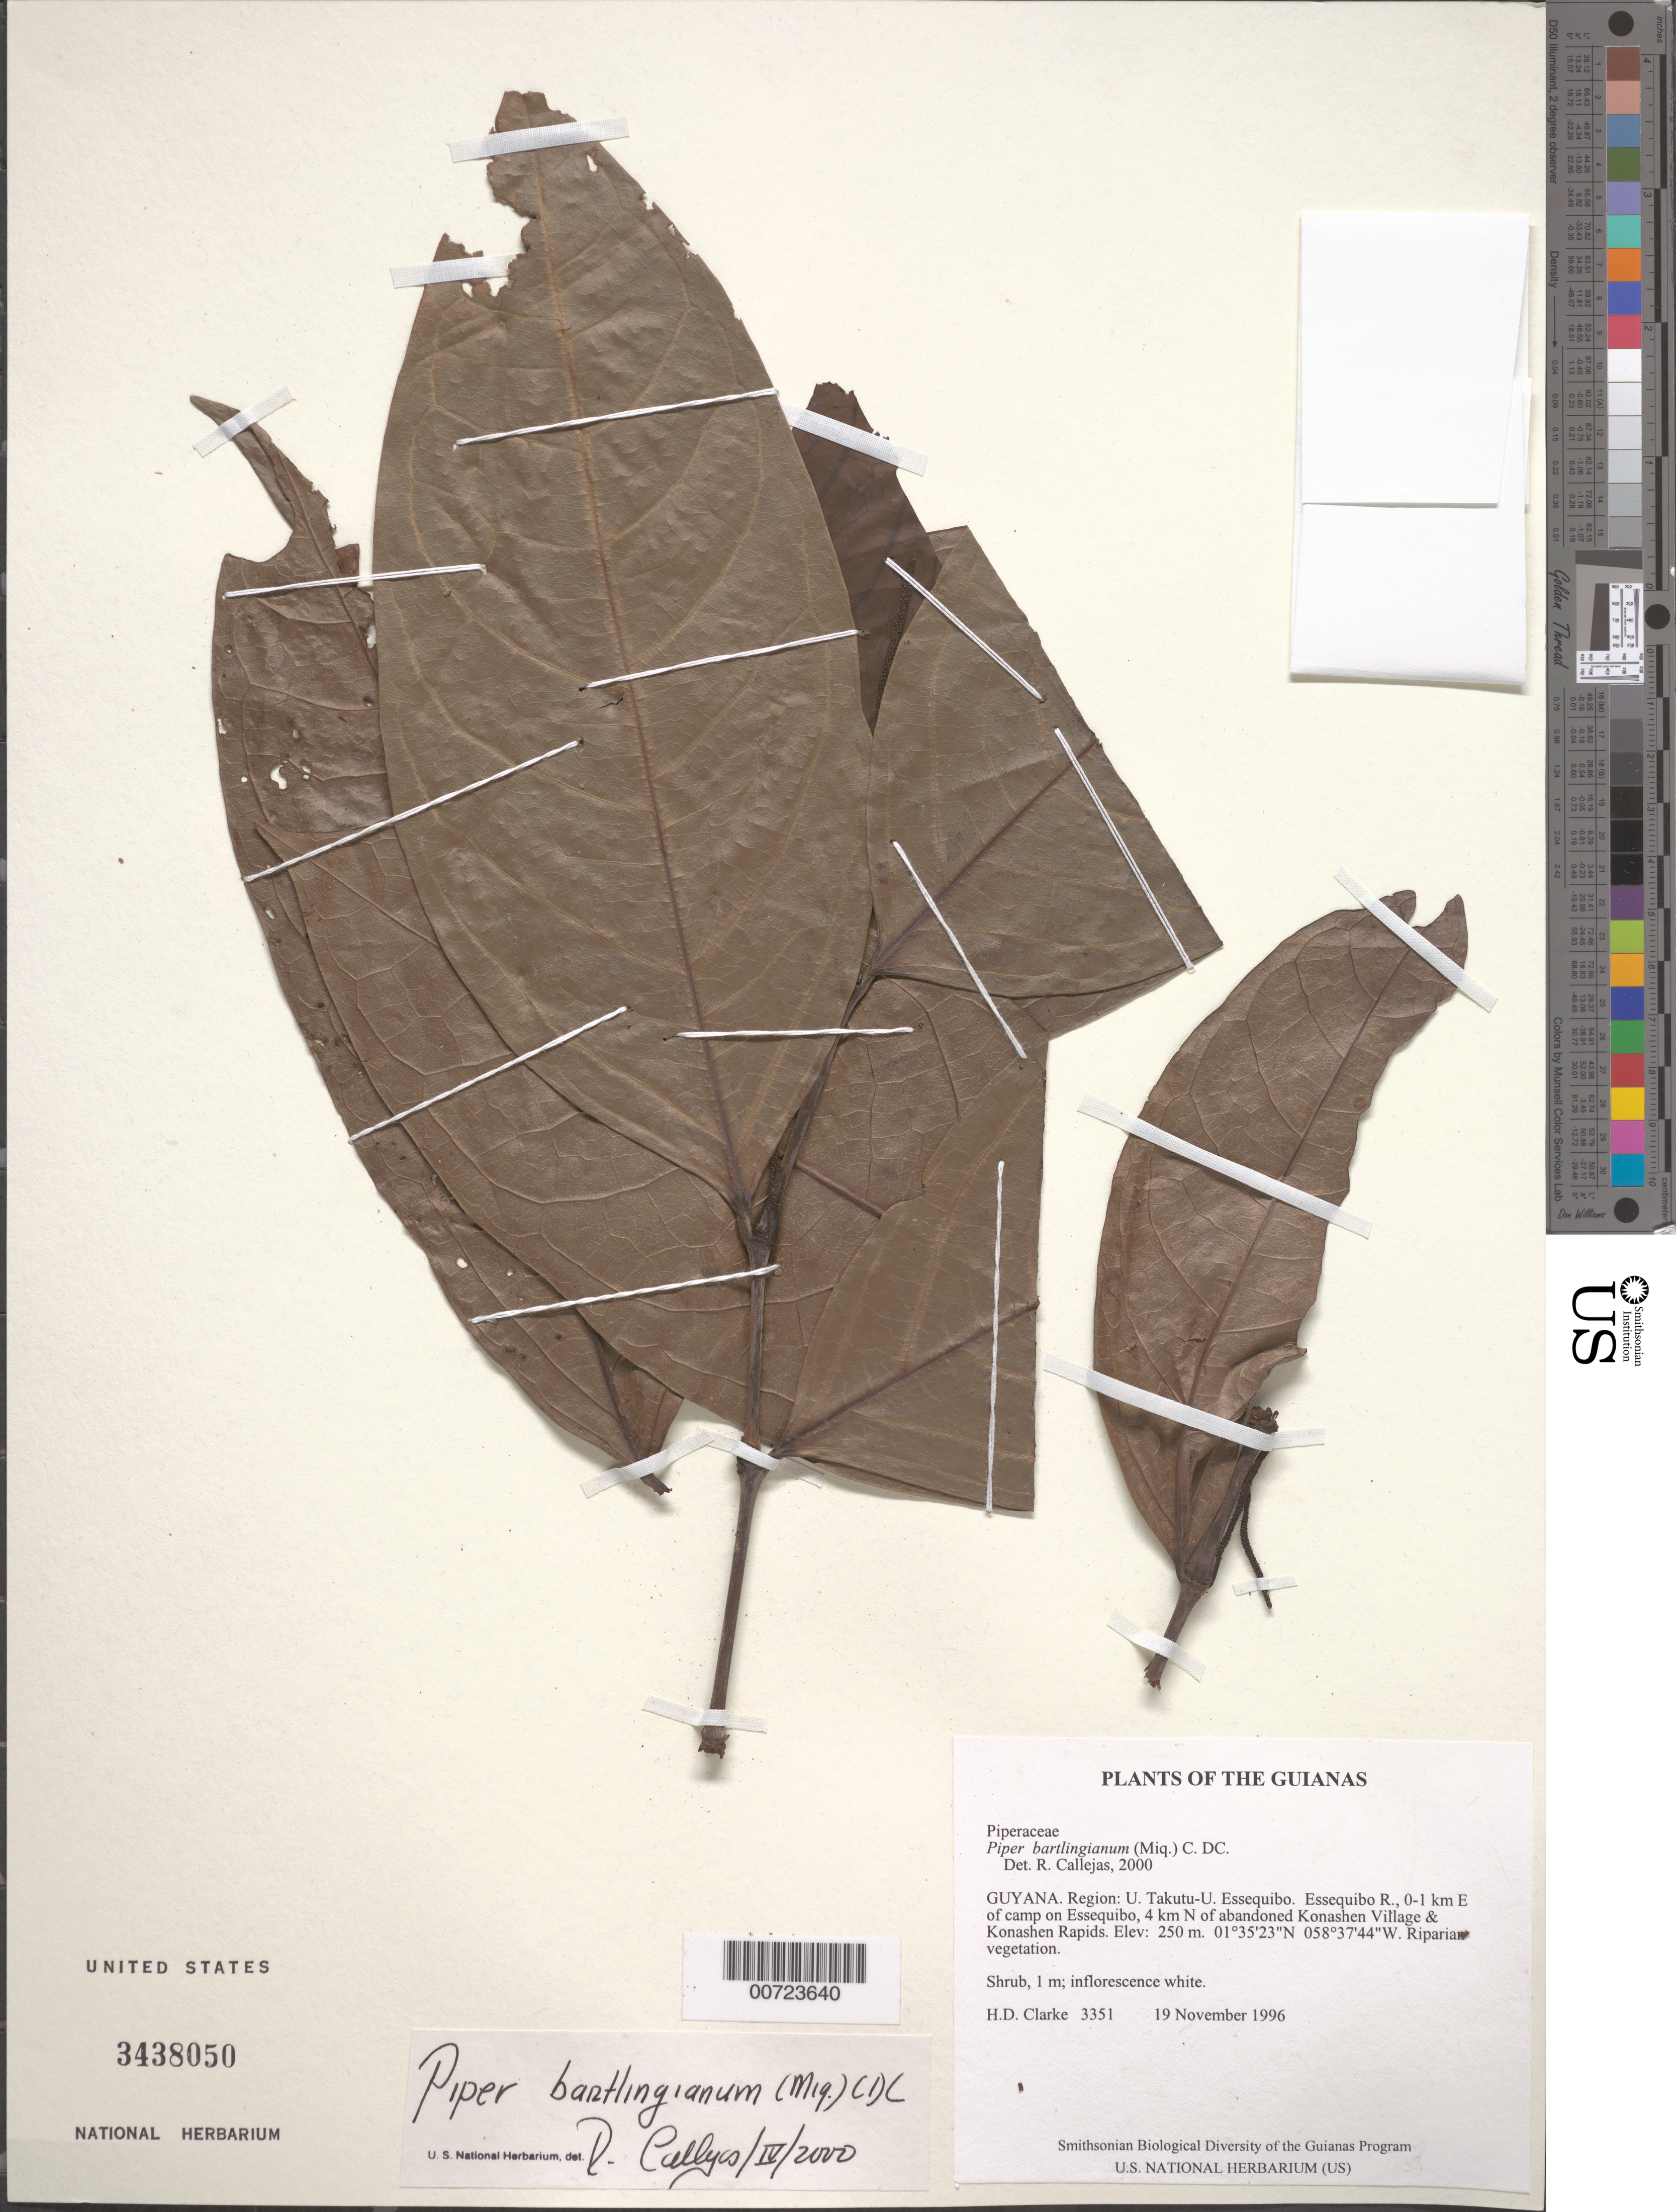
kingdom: Plantae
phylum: Tracheophyta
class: Magnoliopsida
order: Piperales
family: Piperaceae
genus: Piper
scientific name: Piper bartlingianum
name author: (Miq.) C. DC.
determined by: Callejas, Ricardo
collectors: H. D. Clarke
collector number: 3351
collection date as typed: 19 November 1996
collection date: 1996-11-19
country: Guyana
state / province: U. Takutu-U. Essequibo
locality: Essequibo R., 0-1 km E of camp on Essequibo, 4 km N of abandoned Konashen Village & Konashen Rapids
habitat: Riparian vegetation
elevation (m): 250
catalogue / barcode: US 3438050